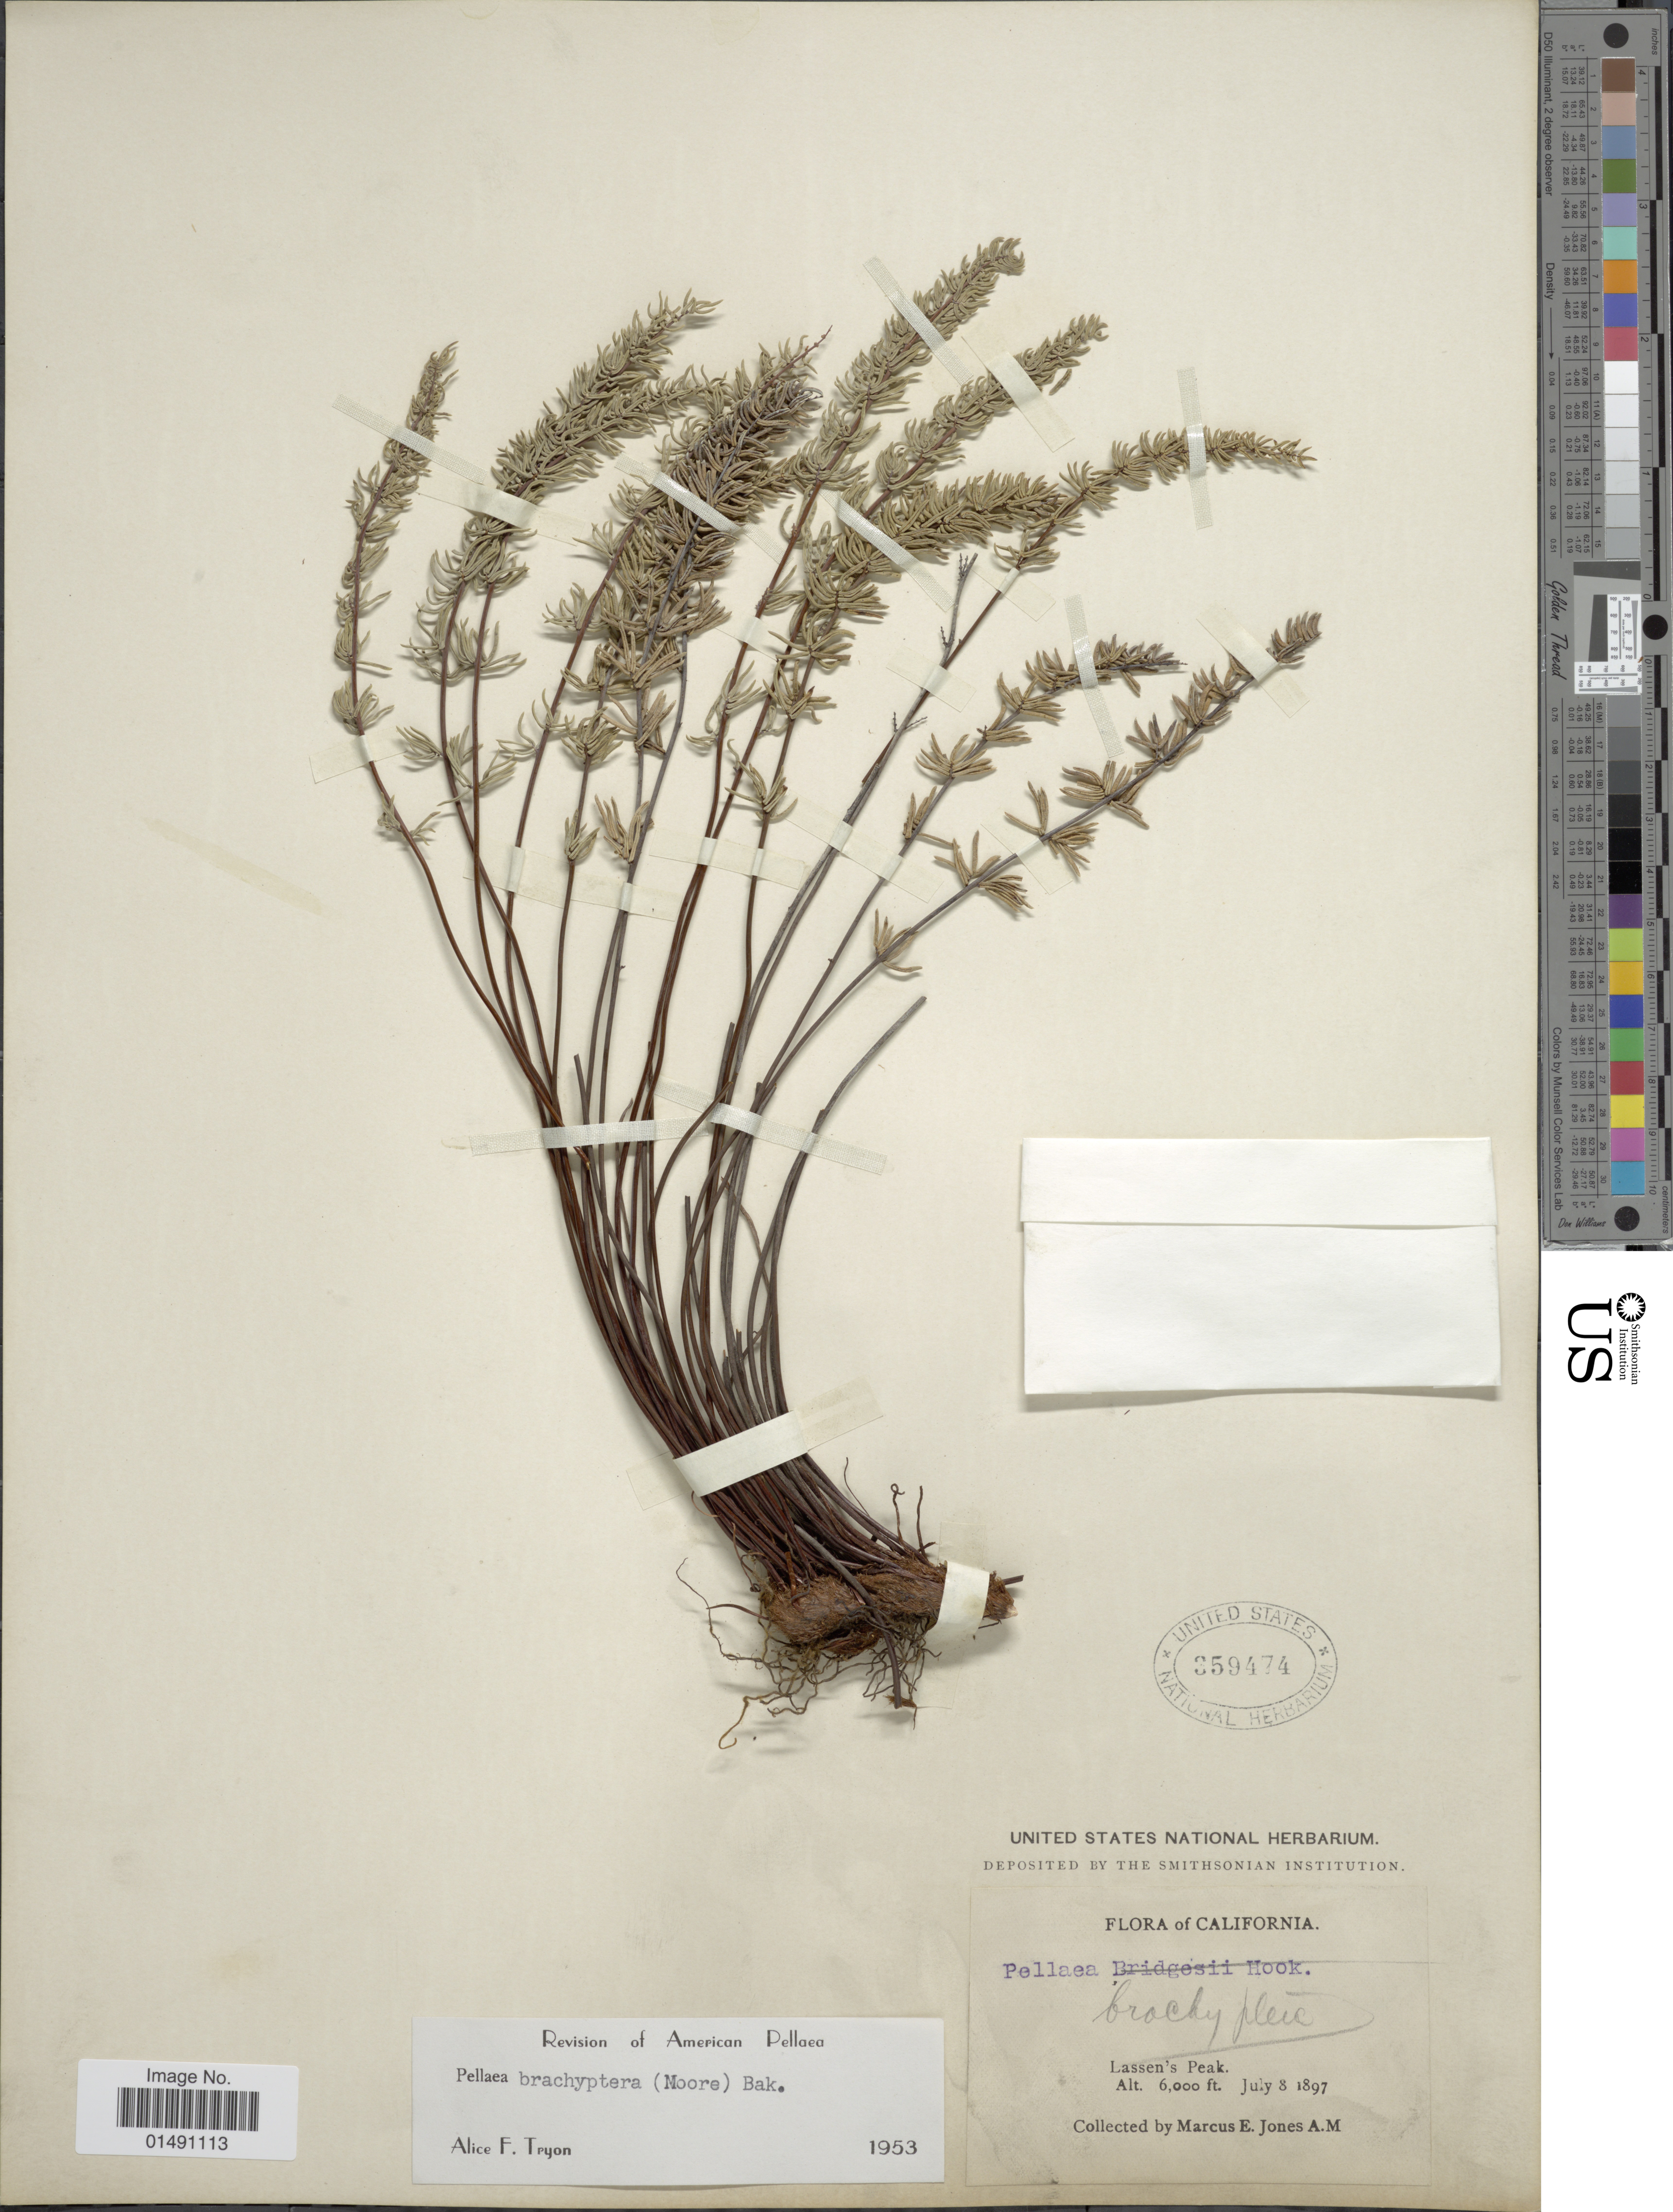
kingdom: Plantae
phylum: Tracheophyta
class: Polypodiopsida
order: Polypodiales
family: Pteridaceae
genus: Pellaea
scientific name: Pellaea brachyptera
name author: (T. Moore) Baker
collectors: M. E. Jones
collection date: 1897-07-08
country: United States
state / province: California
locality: Lassen's Peak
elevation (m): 1829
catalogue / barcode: US 359474